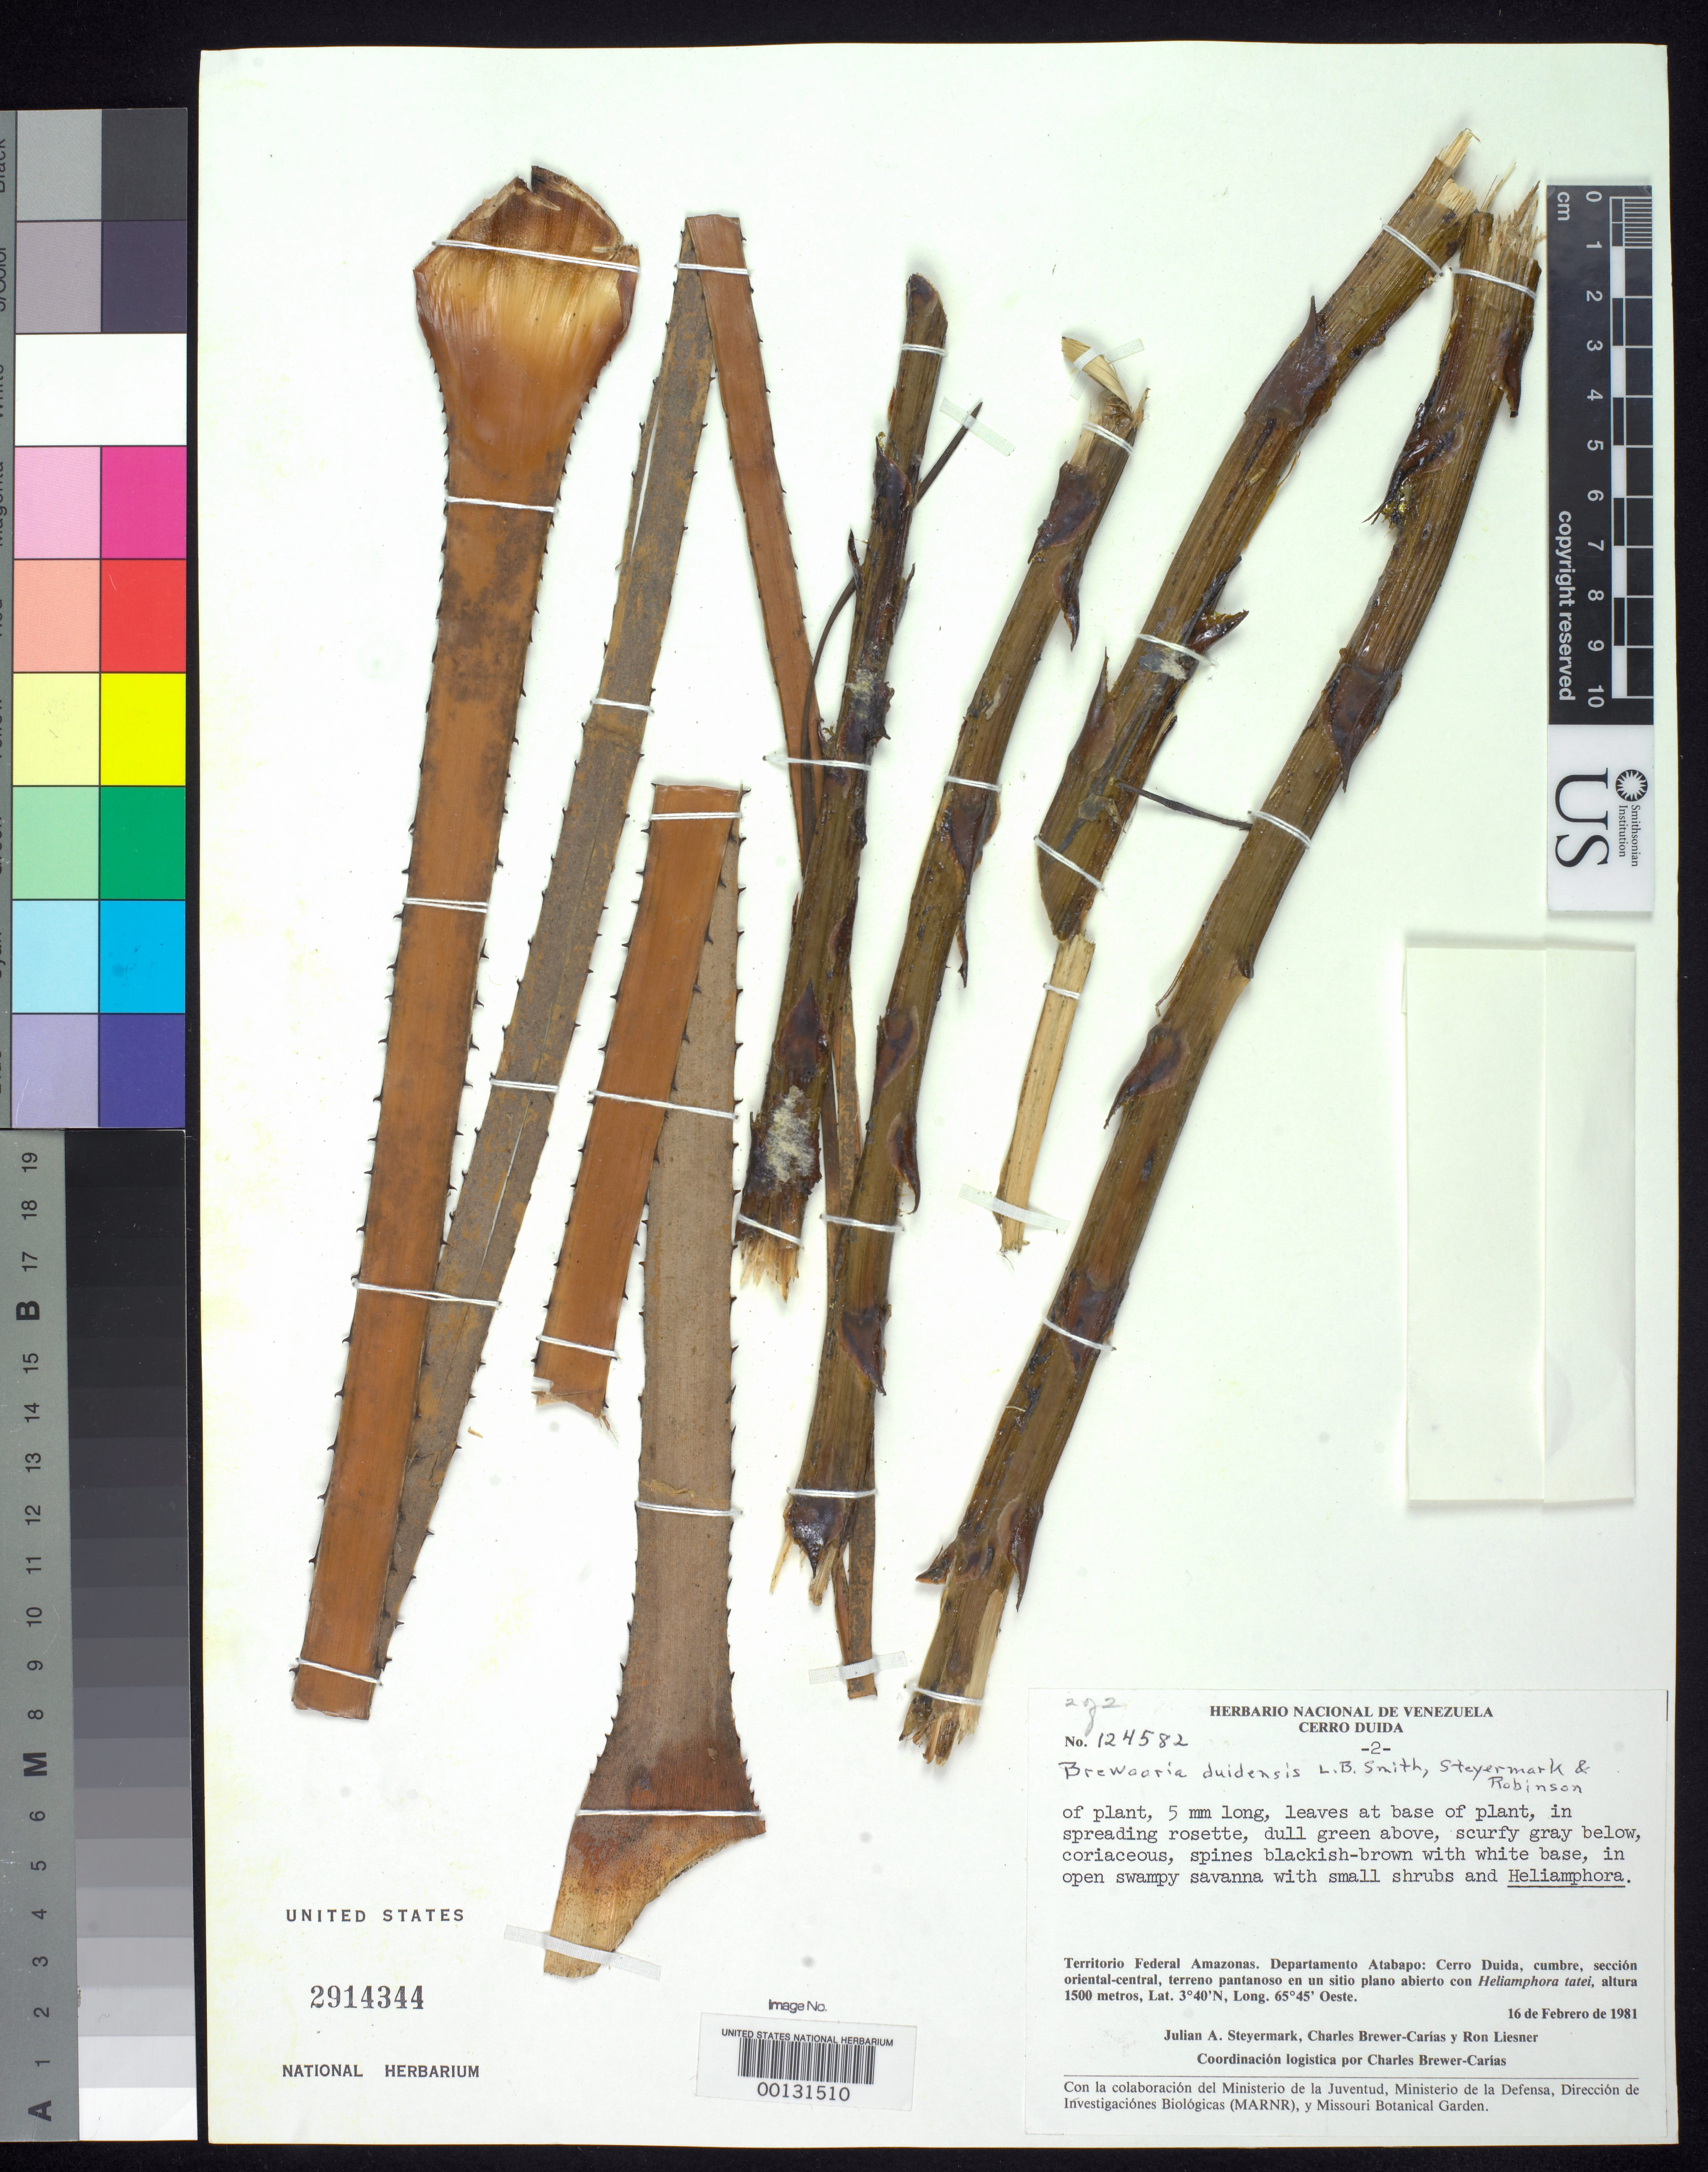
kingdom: Plantae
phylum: Tracheophyta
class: Liliopsida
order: Poales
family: Bromeliaceae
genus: Brewcaria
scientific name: Brewcaria duidensis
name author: L.B. Sm.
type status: Holotype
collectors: J. Steyermark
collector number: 124582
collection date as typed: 16 Feb 1981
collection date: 1981-02-16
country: Venezuela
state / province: Amazonas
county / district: Atabapo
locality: Cerro Duida.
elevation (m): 1500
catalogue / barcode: US 2914344